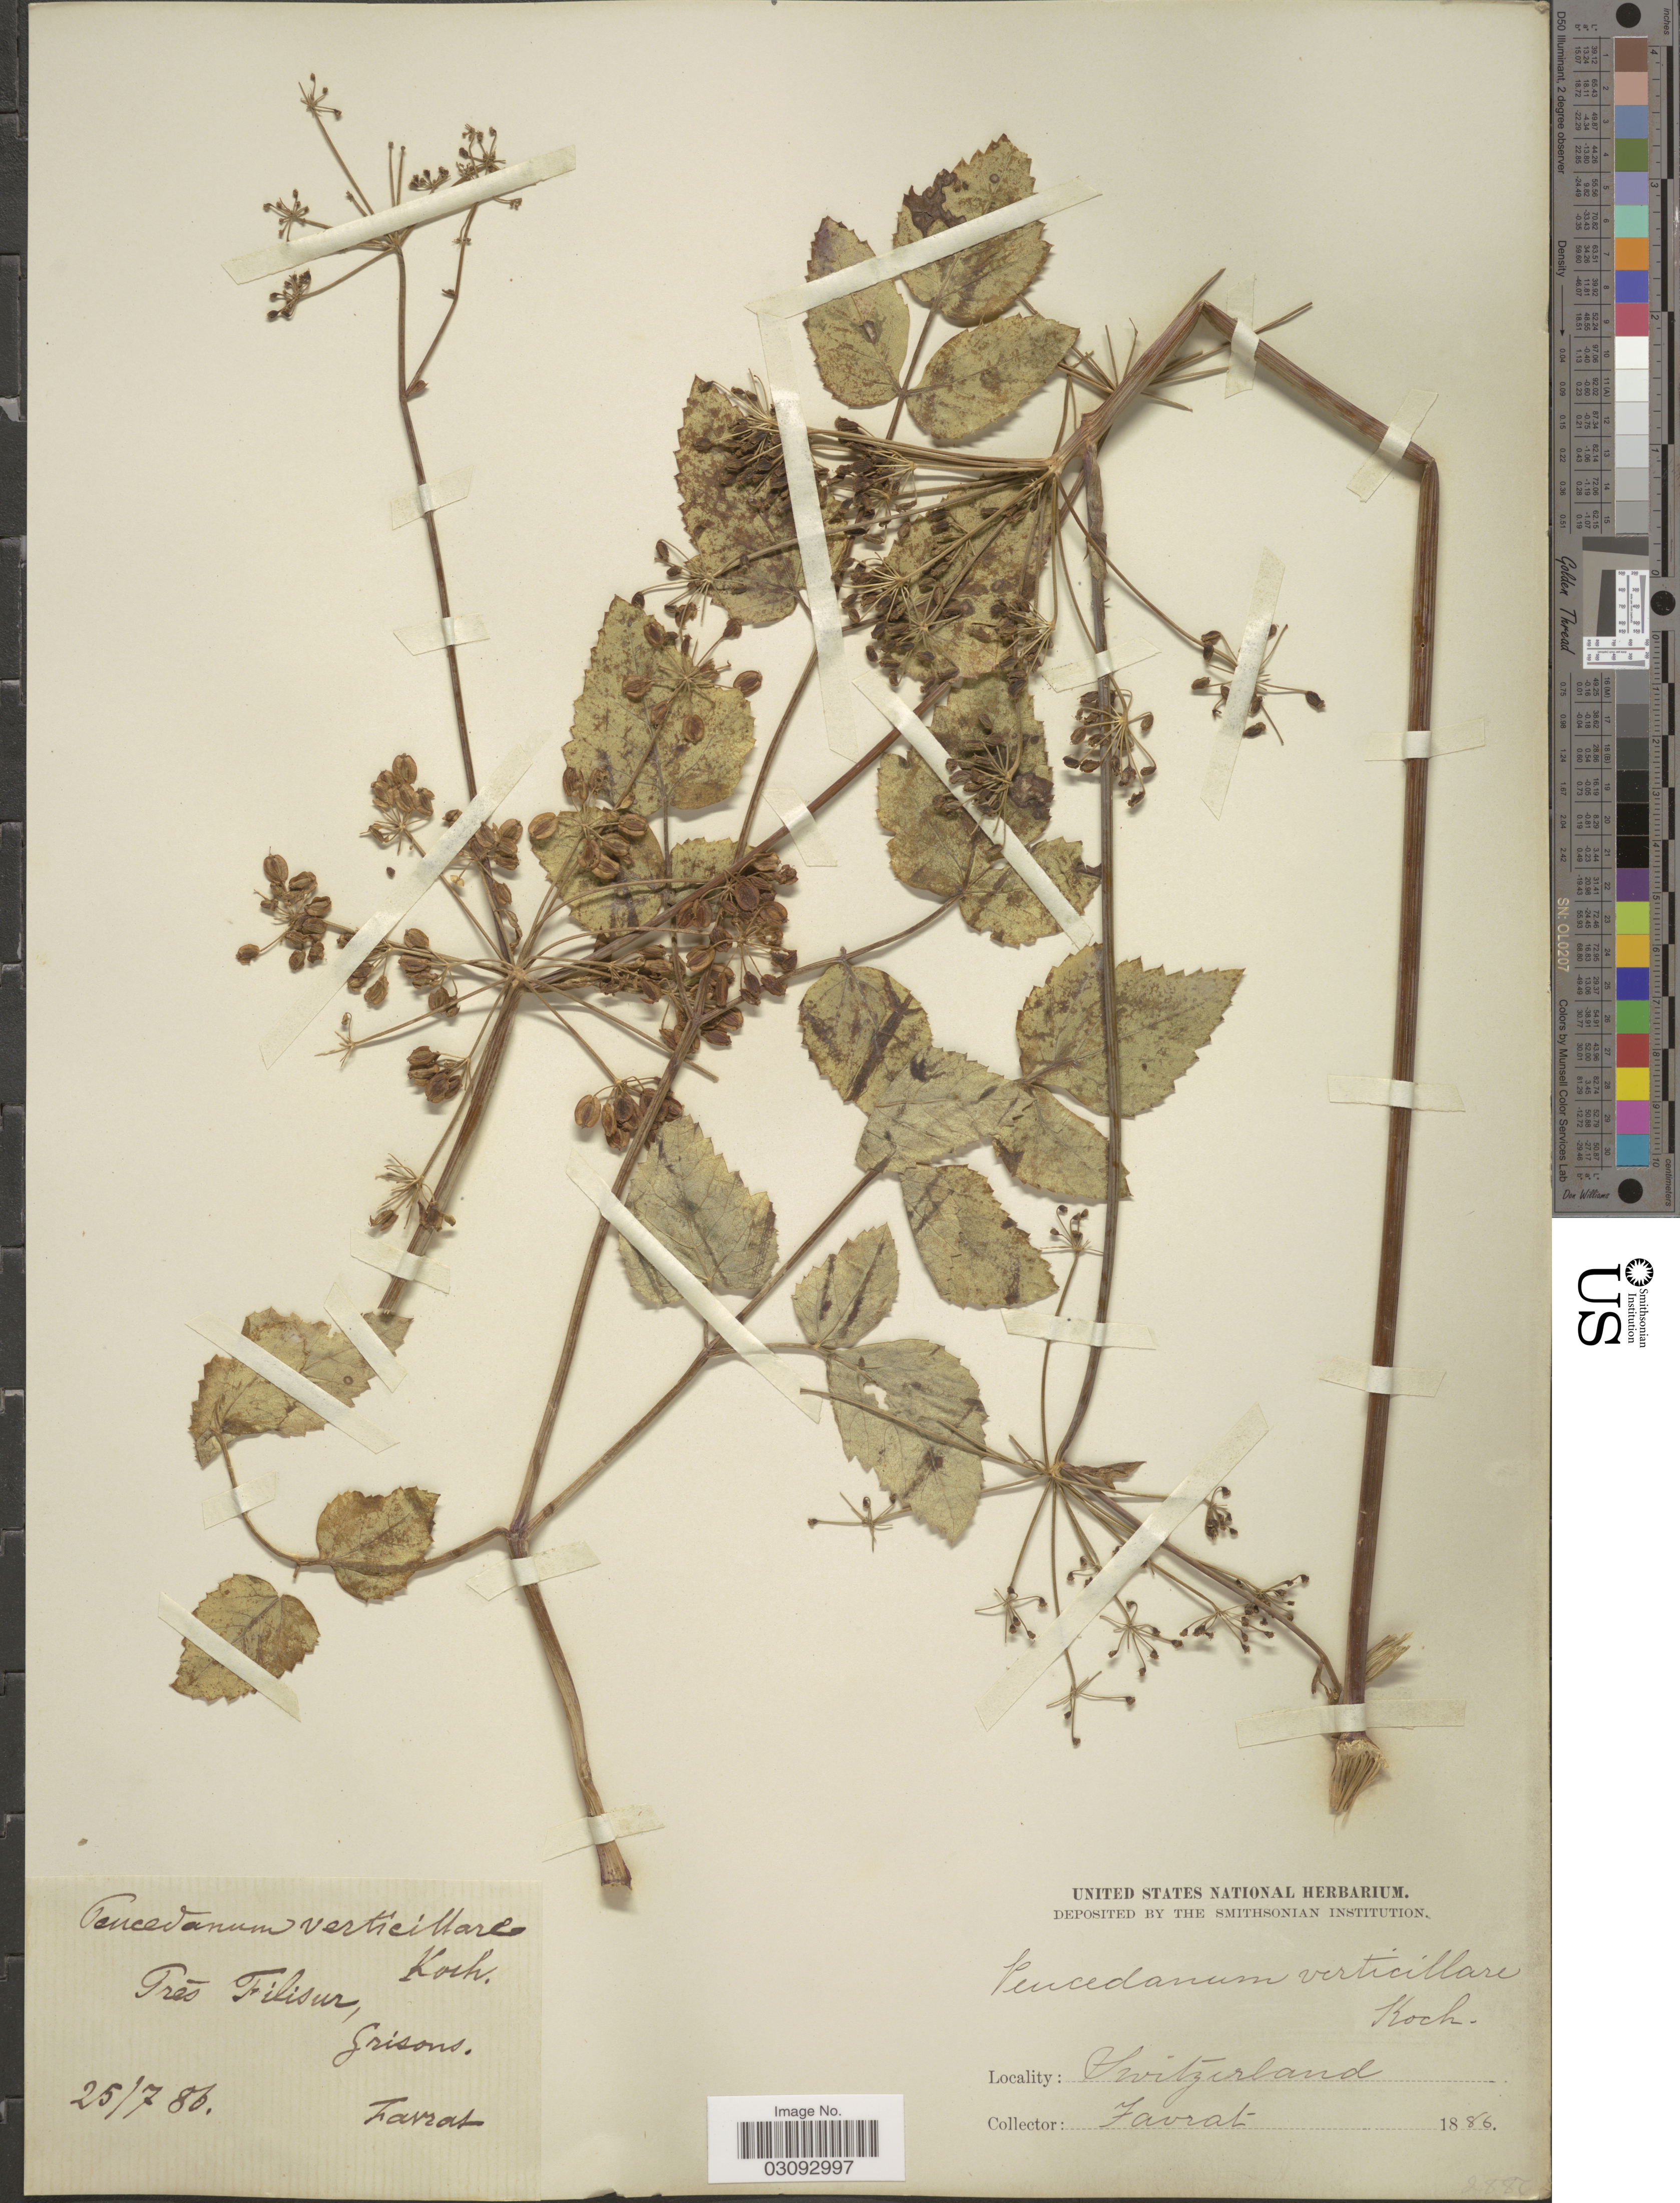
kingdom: Plantae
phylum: Tracheophyta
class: Magnoliopsida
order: Apiales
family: Apiaceae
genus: Peucedanum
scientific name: Peucedanum verticillare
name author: (L.) W.J.D. Koch ex DC.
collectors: L. Favrat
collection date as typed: Transcribed d/m/y: 25/7/86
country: Switzerland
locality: Prés Filisur, Grisons.